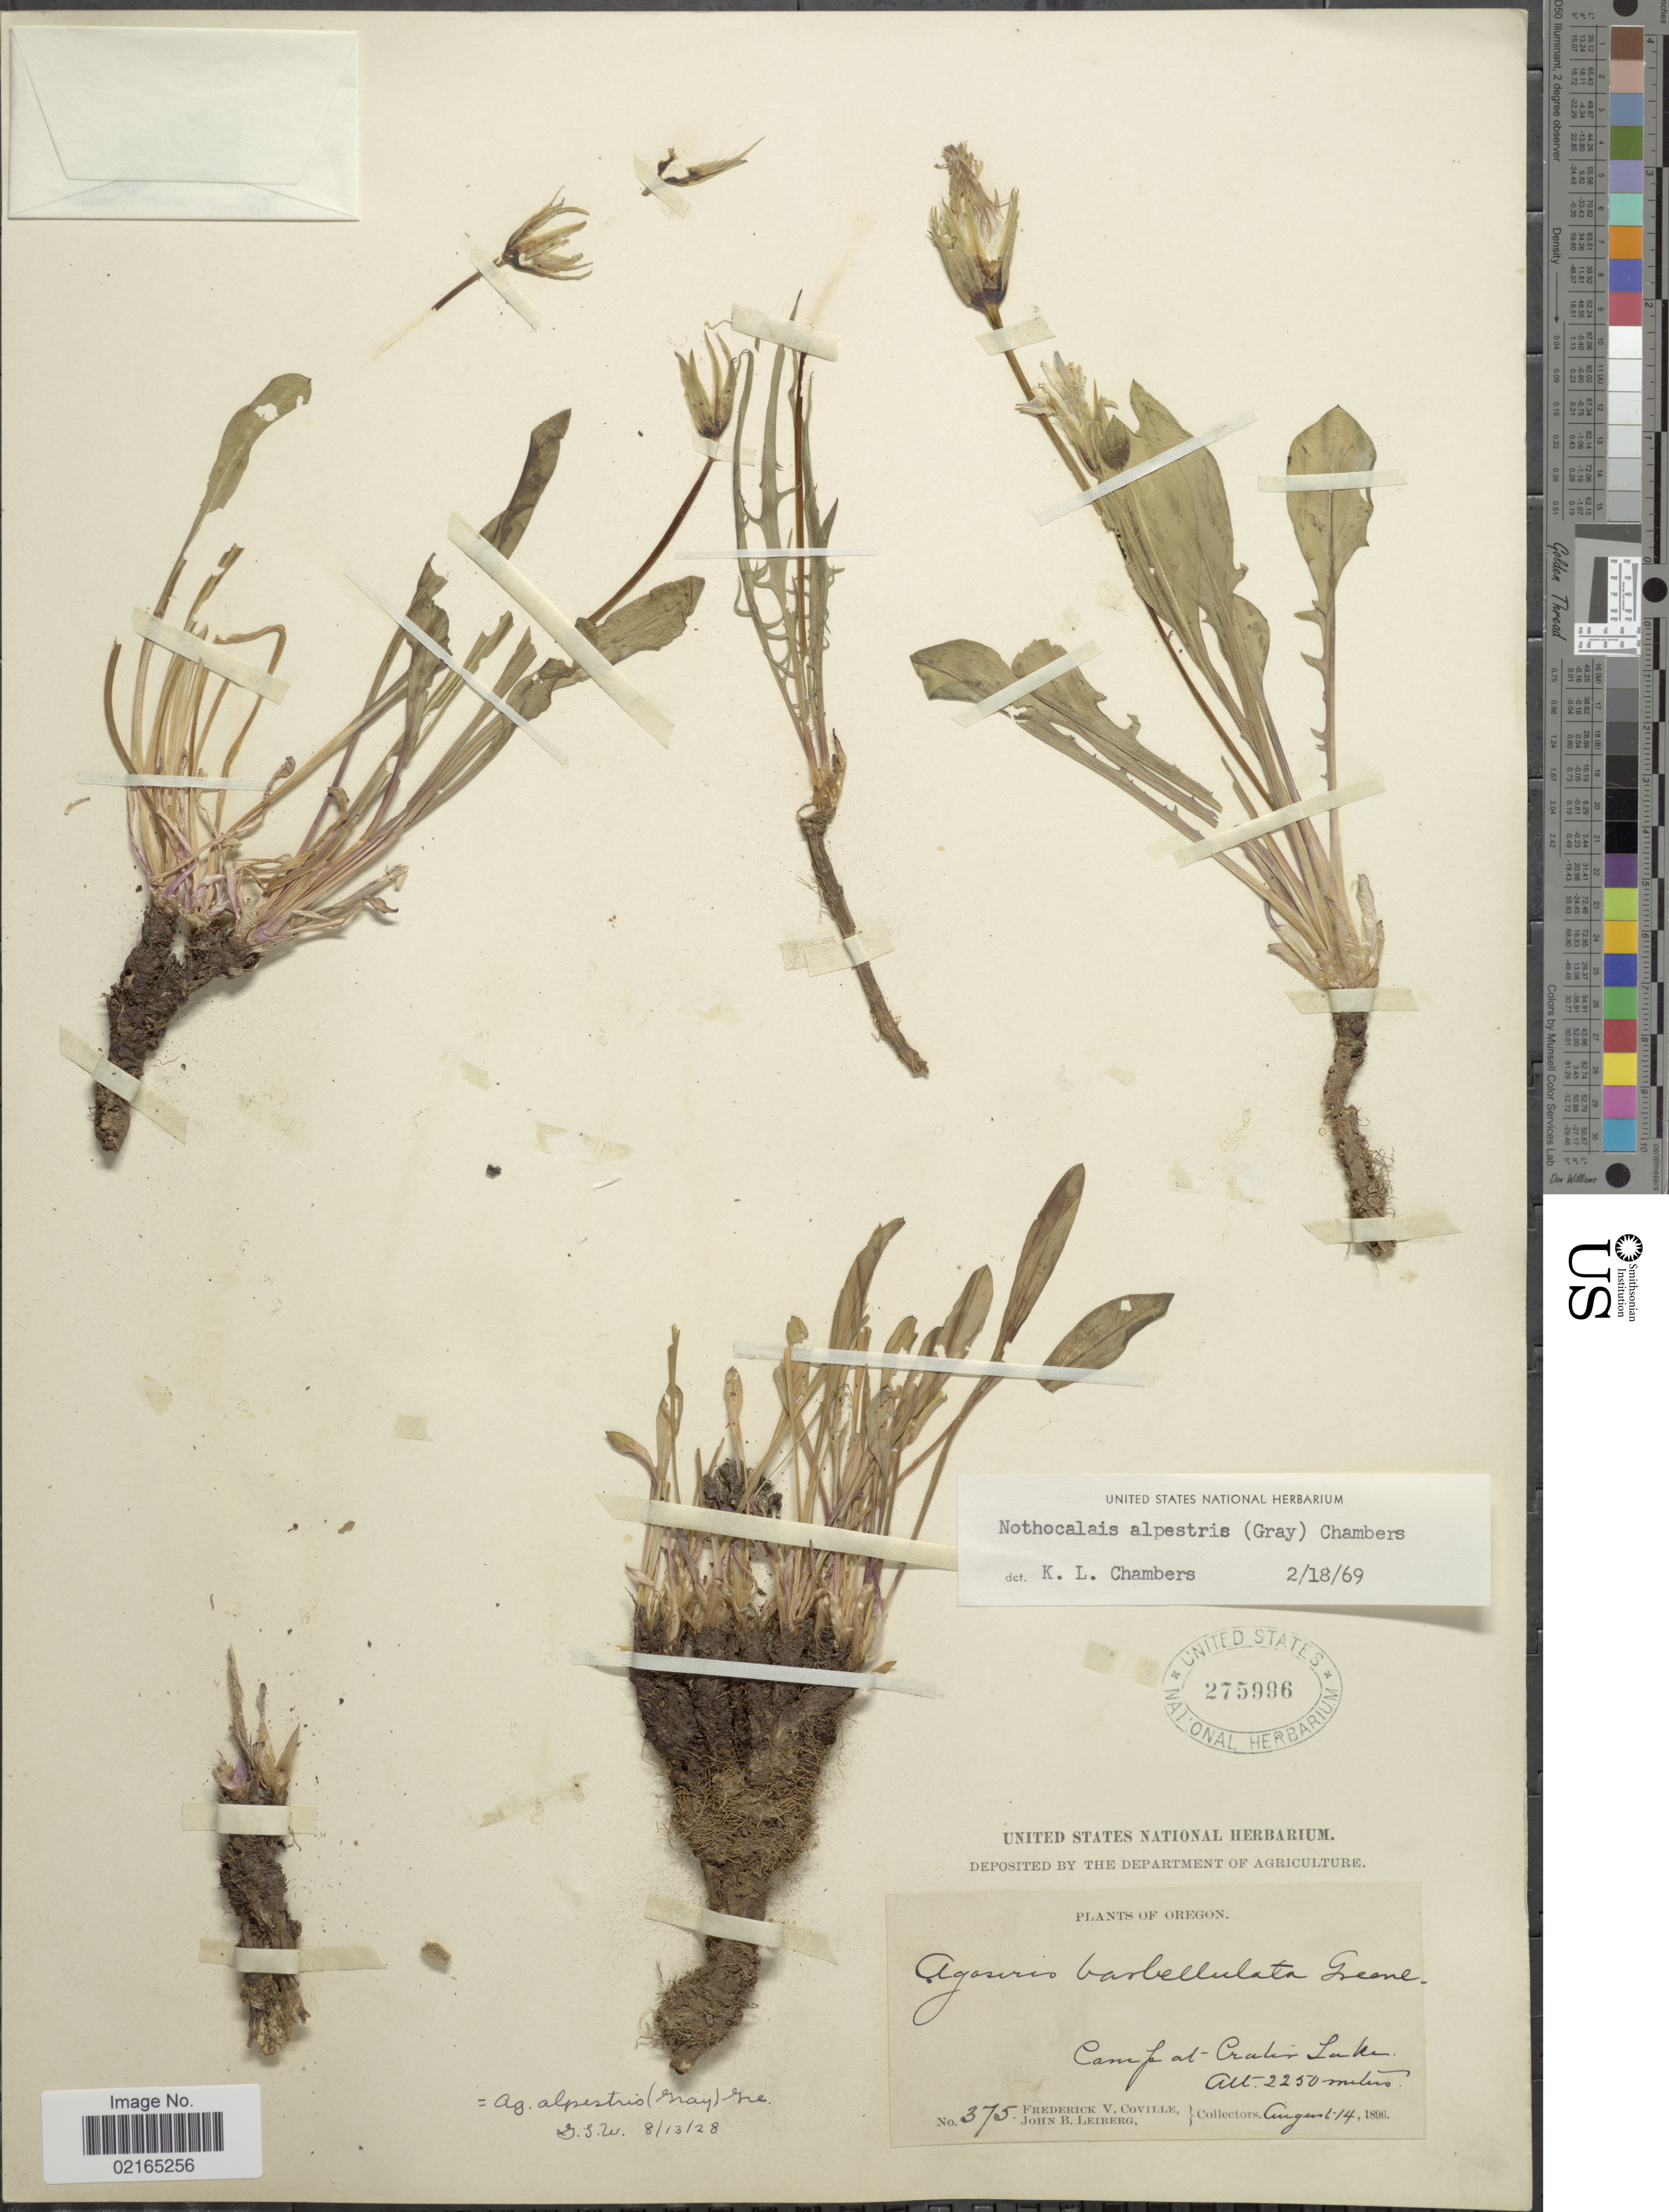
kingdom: Plantae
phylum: Tracheophyta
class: Magnoliopsida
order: Asterales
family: Asteraceae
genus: Nothocalais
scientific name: Nothocalais alpestris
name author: (A. Gray) K.L. Chambers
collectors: F. V. Coville & J. B. Leiberg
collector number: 375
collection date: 1896-08-14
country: United States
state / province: Oregon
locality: Camp at Crater Lake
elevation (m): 2250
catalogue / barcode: US 275996